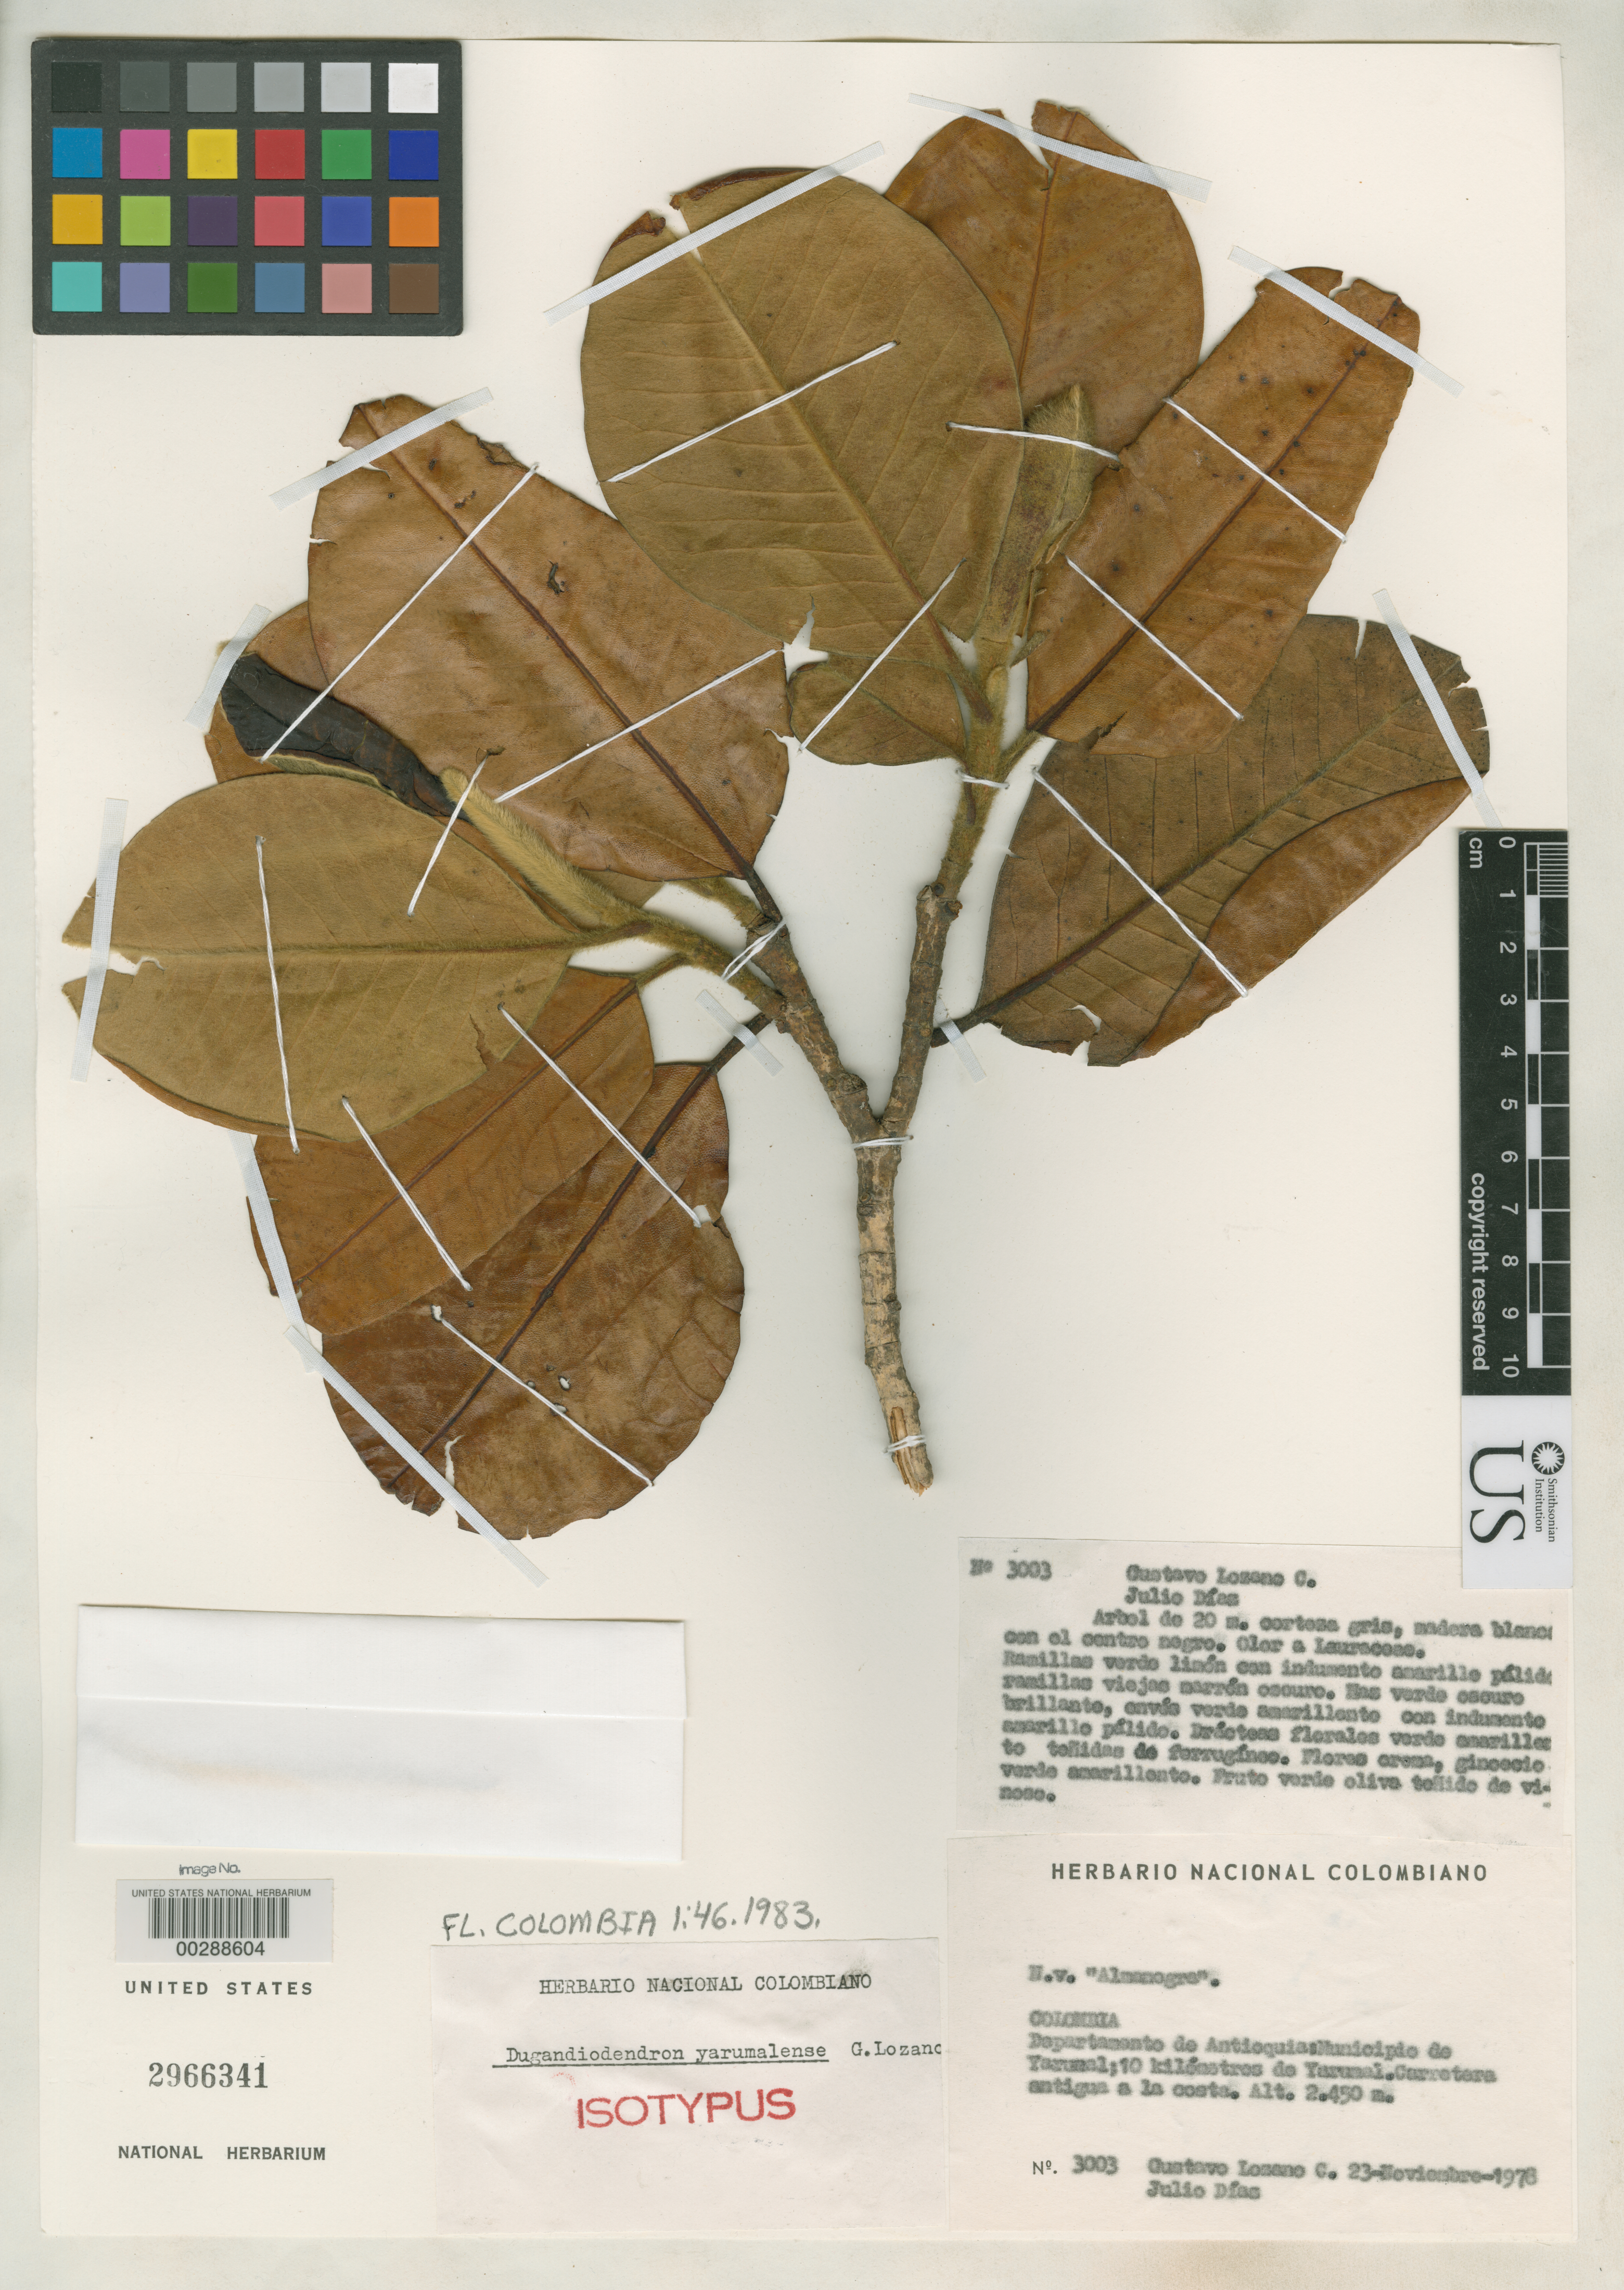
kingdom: Plantae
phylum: Tracheophyta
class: Magnoliopsida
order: Magnoliales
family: Magnoliaceae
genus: Dugandiodendron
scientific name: Dugandiodendron yarumalense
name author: Lozano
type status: Isotype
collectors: G. Lorano & J. Dias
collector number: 3003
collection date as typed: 23 Nov 1978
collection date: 1978-11-23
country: Colombia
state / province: Antioquia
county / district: Yarumal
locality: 10 km of Yarumal, (Antigua a La Costa) Highway.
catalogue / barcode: US 2966341